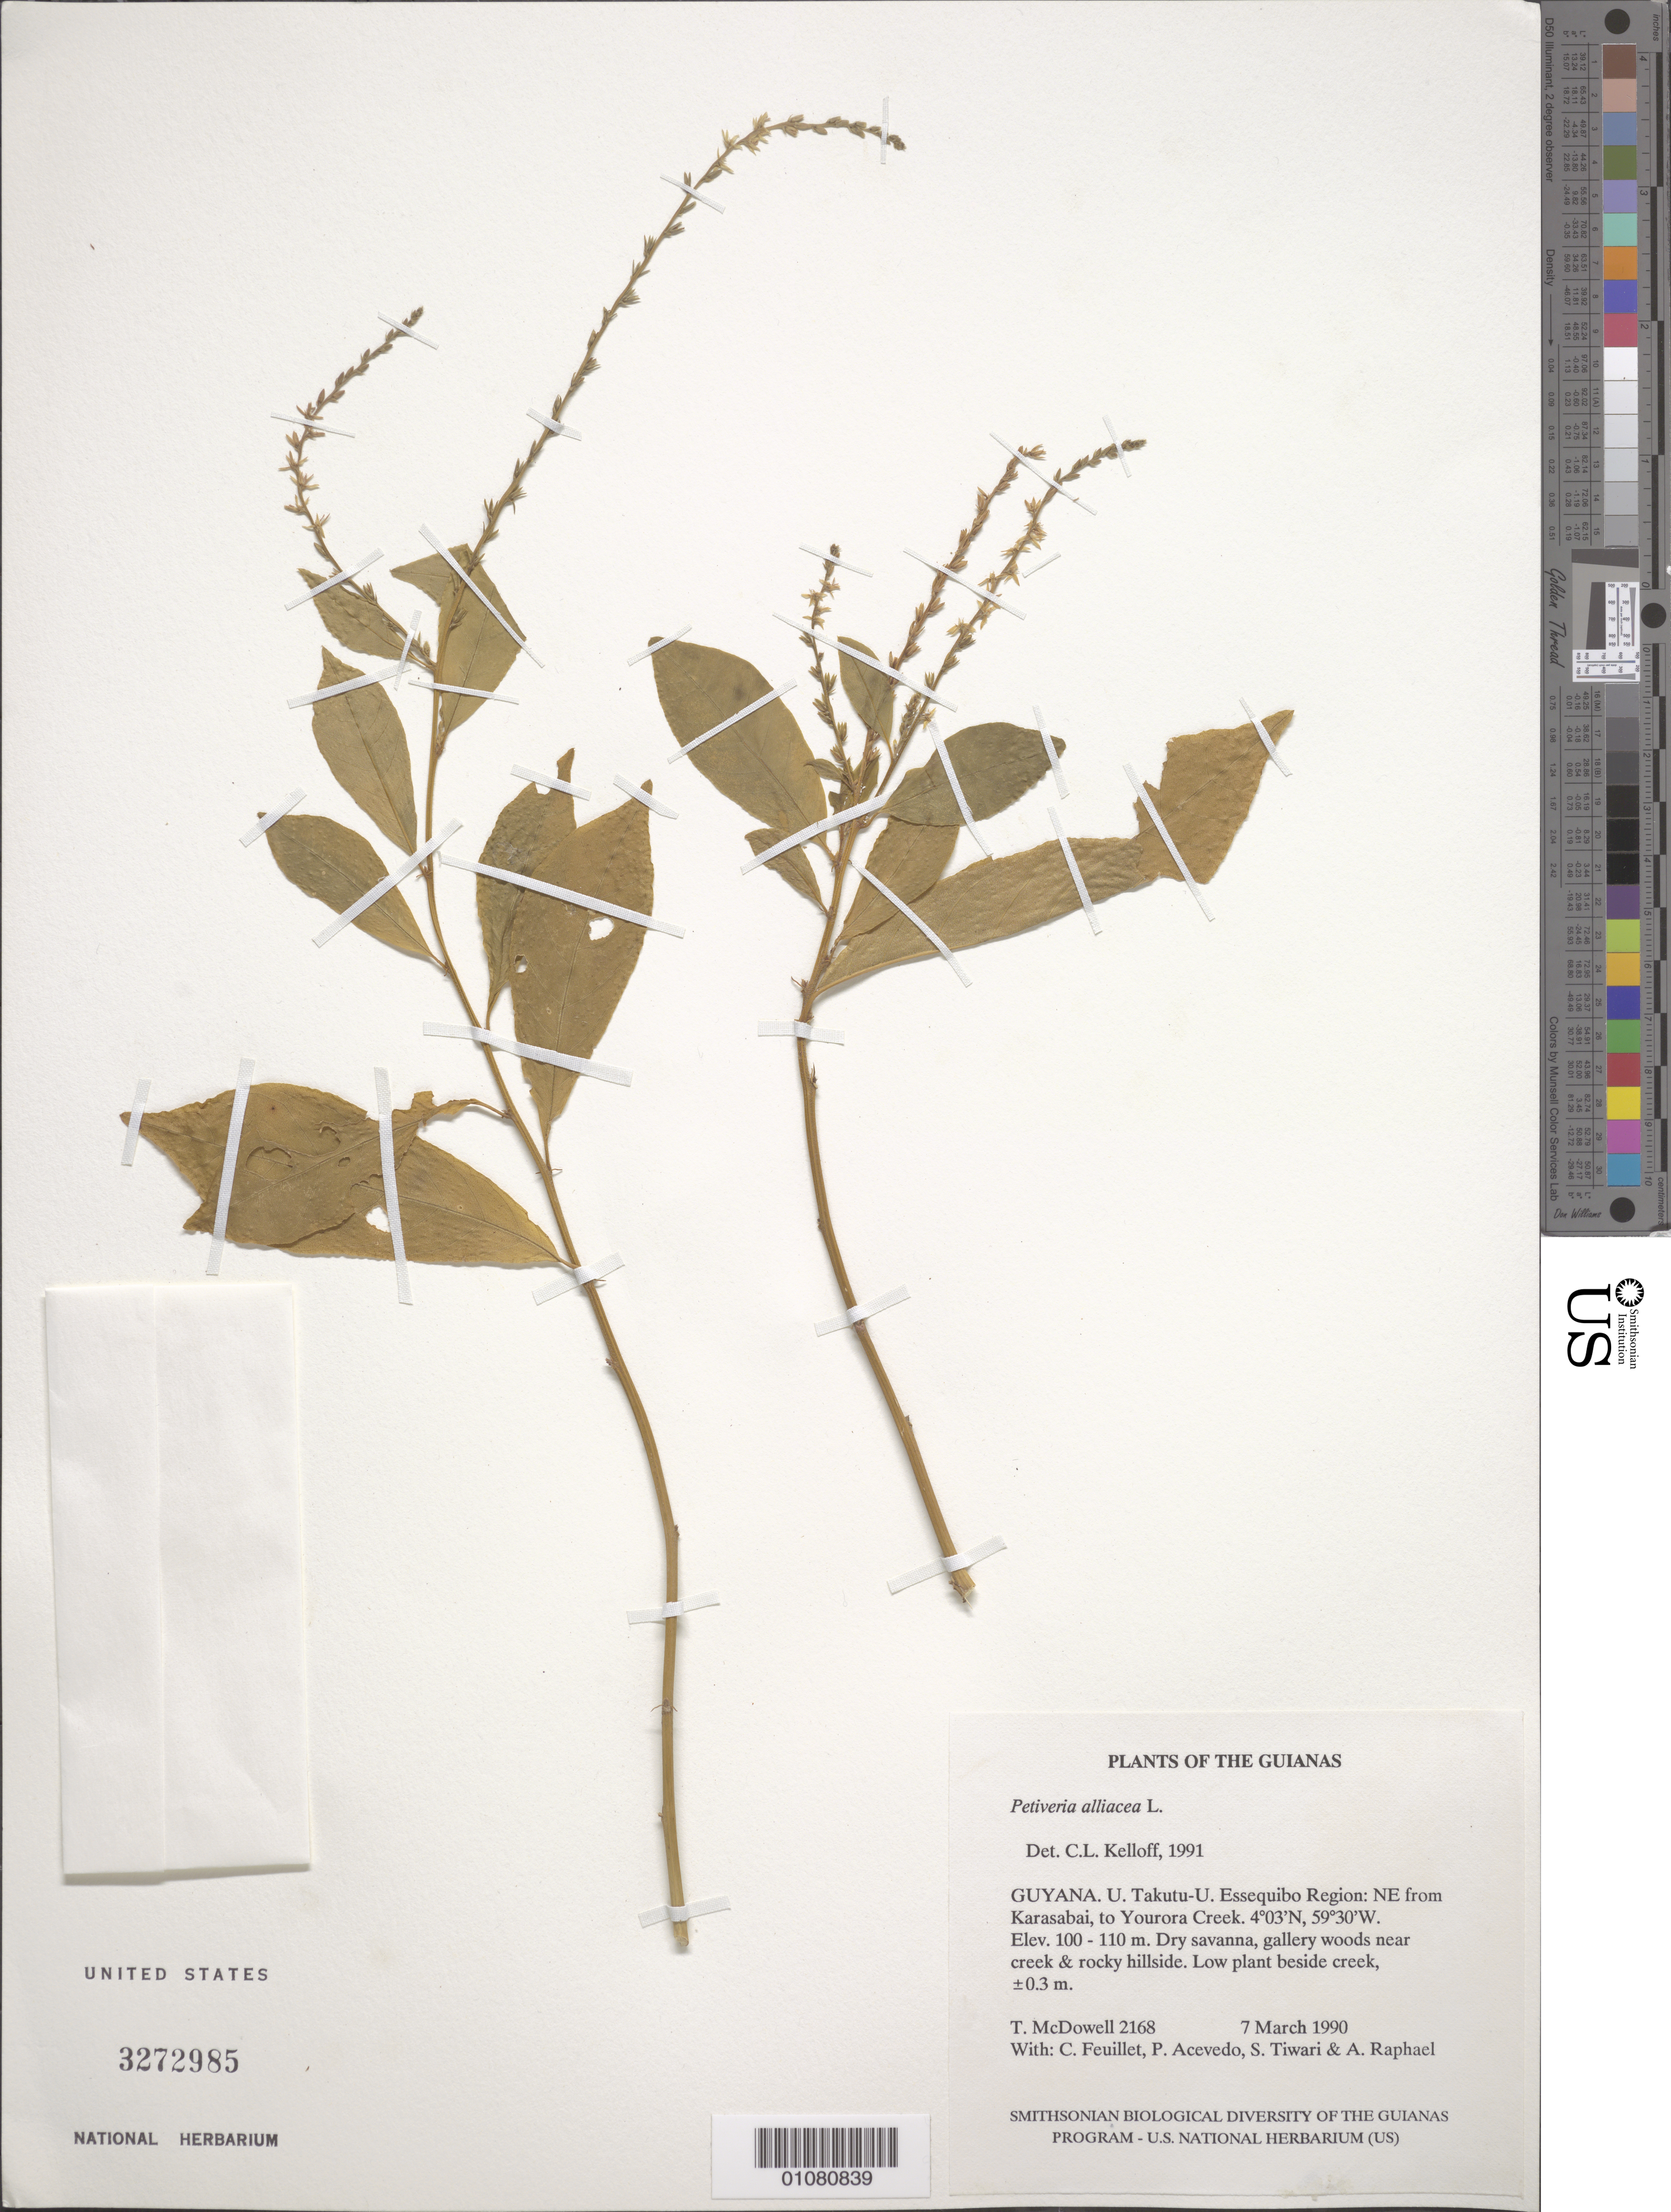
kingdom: Plantae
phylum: Tracheophyta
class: Magnoliopsida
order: Caryophyllales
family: Phytolaccaceae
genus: Petiveria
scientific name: Petiveria alliacea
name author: L.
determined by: DeFilipps, R. A.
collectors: T. McDowell, C. Feuillet, P. Acevedo-Rodr., S. Tiwari & A. Raphael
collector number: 2168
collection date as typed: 7 March 1990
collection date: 1990-03-07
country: Guyana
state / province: U. Takutu-U. Essequibo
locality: NE from Karasabai, to Yourora Creek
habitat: Dry savanna, gallery woods near creek & rocky hillside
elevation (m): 100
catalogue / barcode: US 3272985